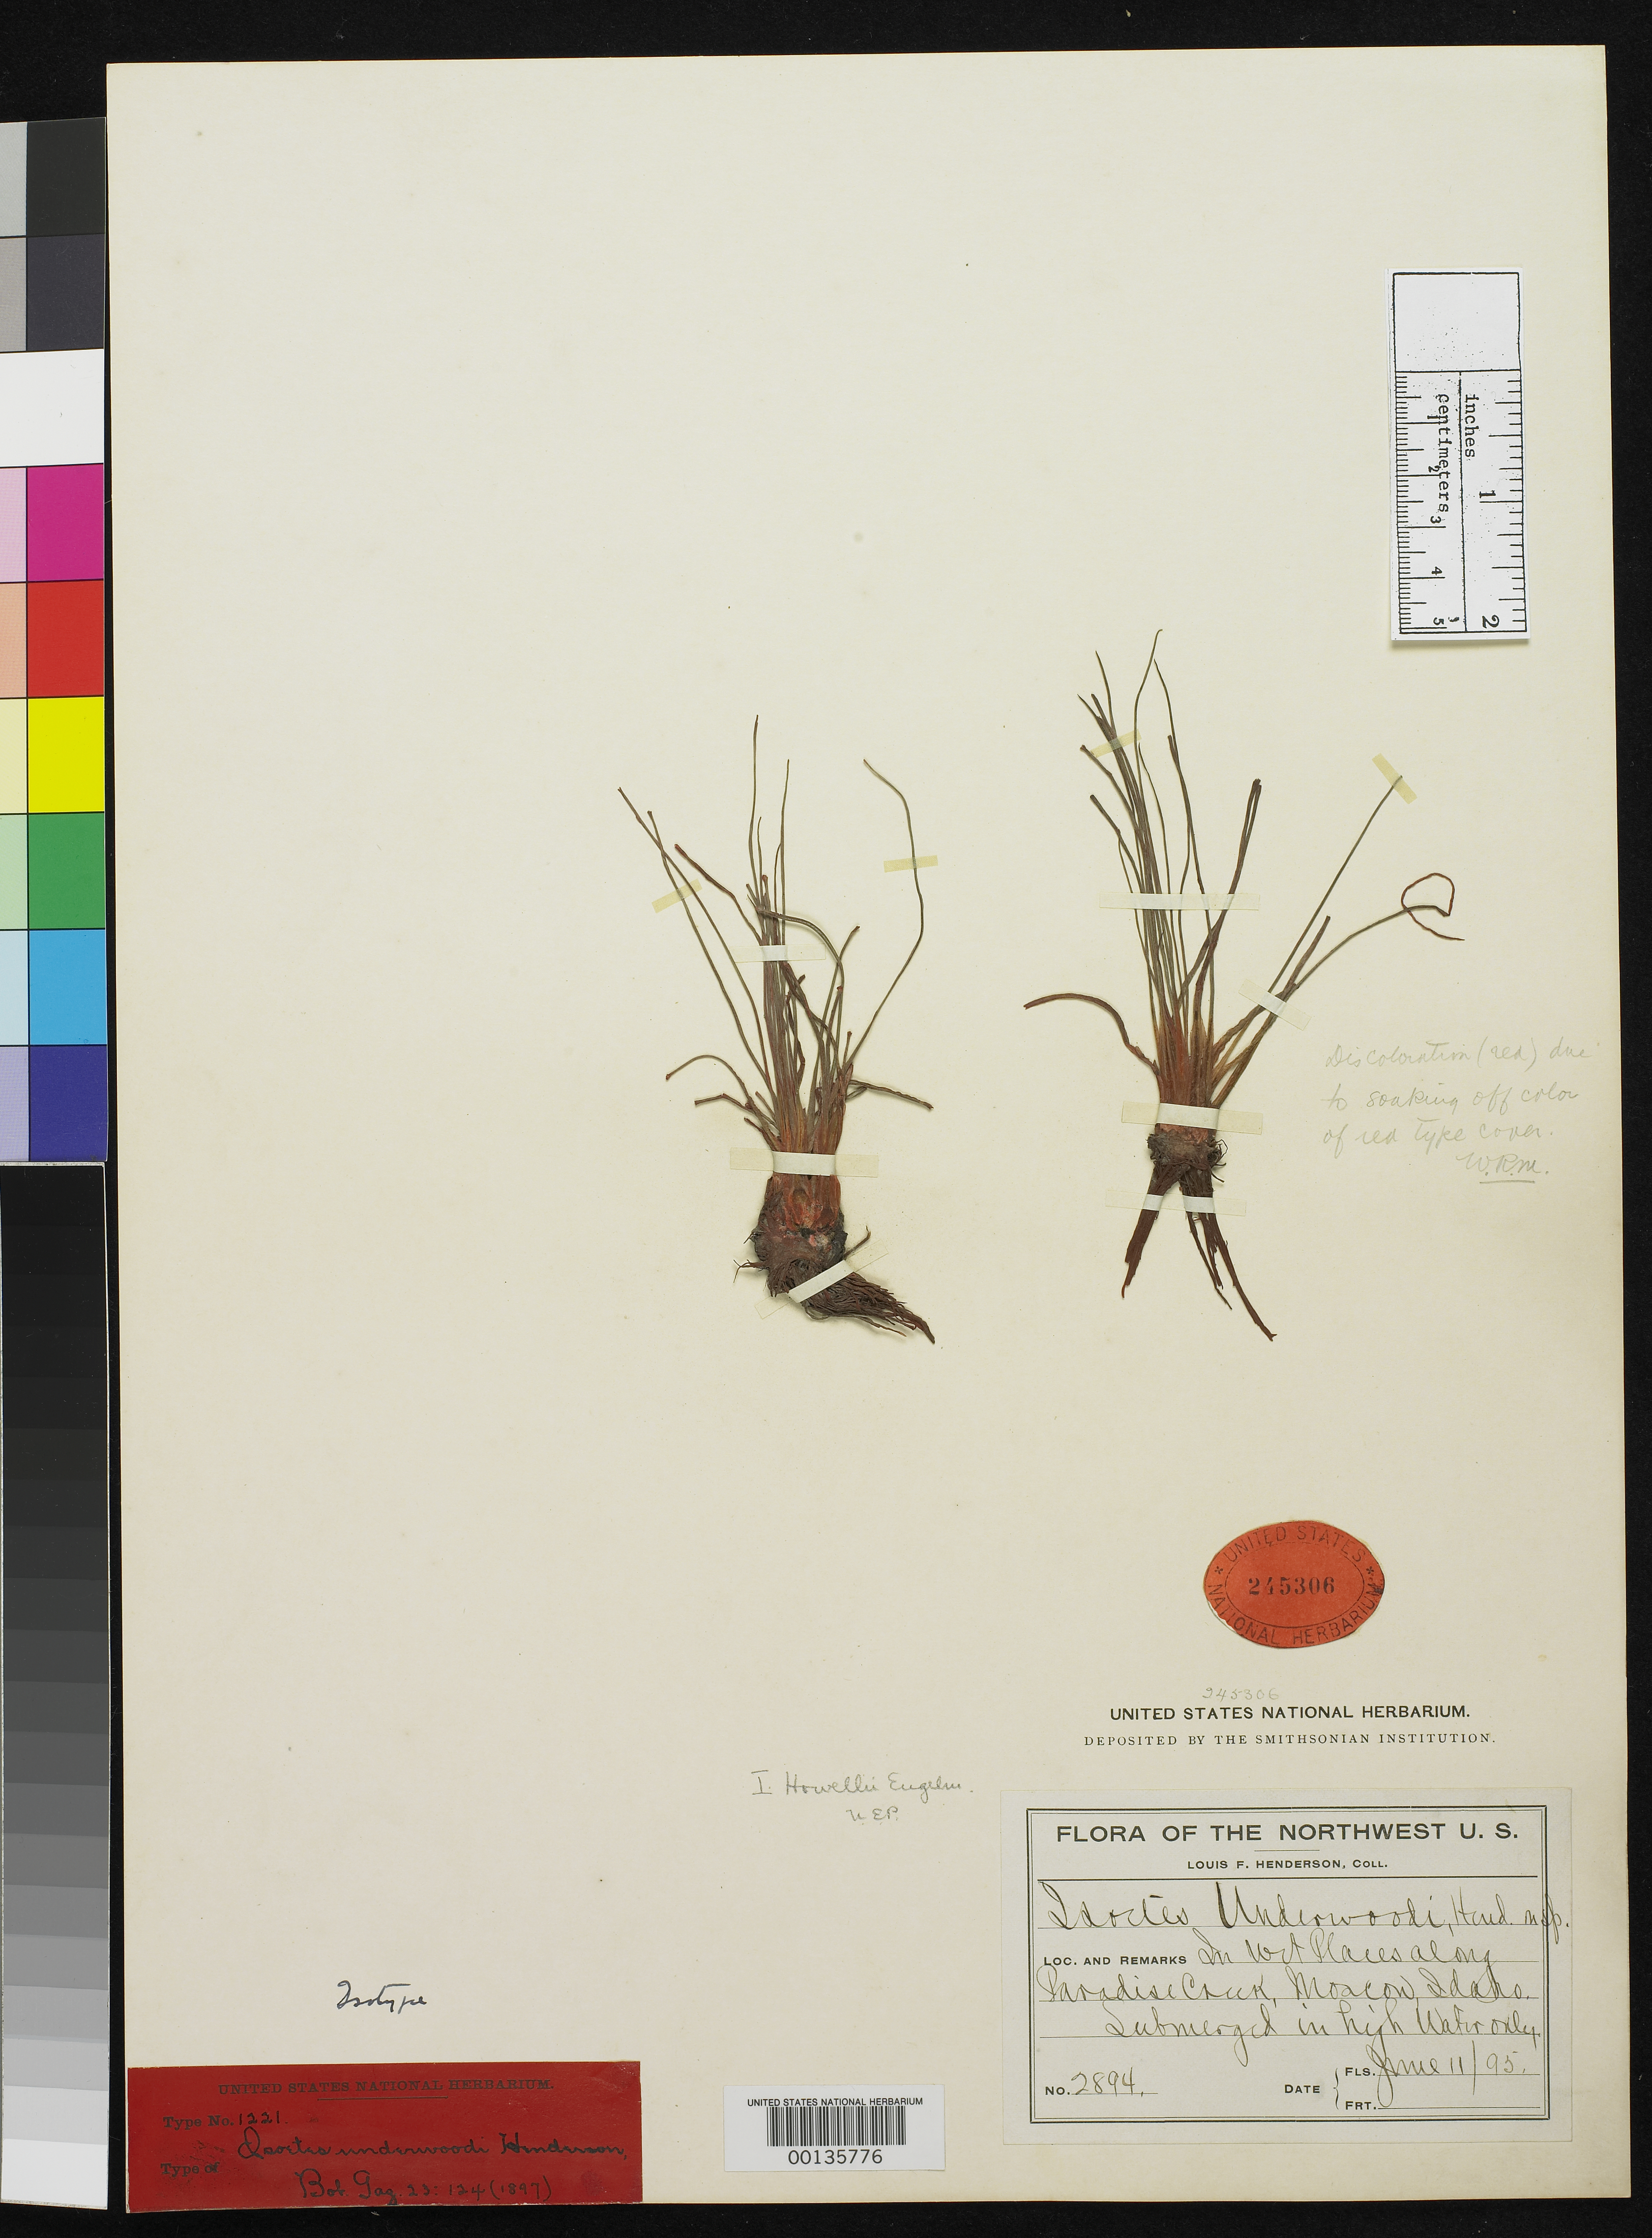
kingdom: Plantae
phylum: Tracheophyta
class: Lycopodiopsida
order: Isoetales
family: Isoetaceae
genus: Isoetes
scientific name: Isoetes underwoodii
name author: L.F. Hend.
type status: Type Collection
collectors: L. F. Henderson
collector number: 2894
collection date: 1895-06-11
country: United States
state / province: Idaho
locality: Paradise Creek, Macon, Idaho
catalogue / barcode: US 245306